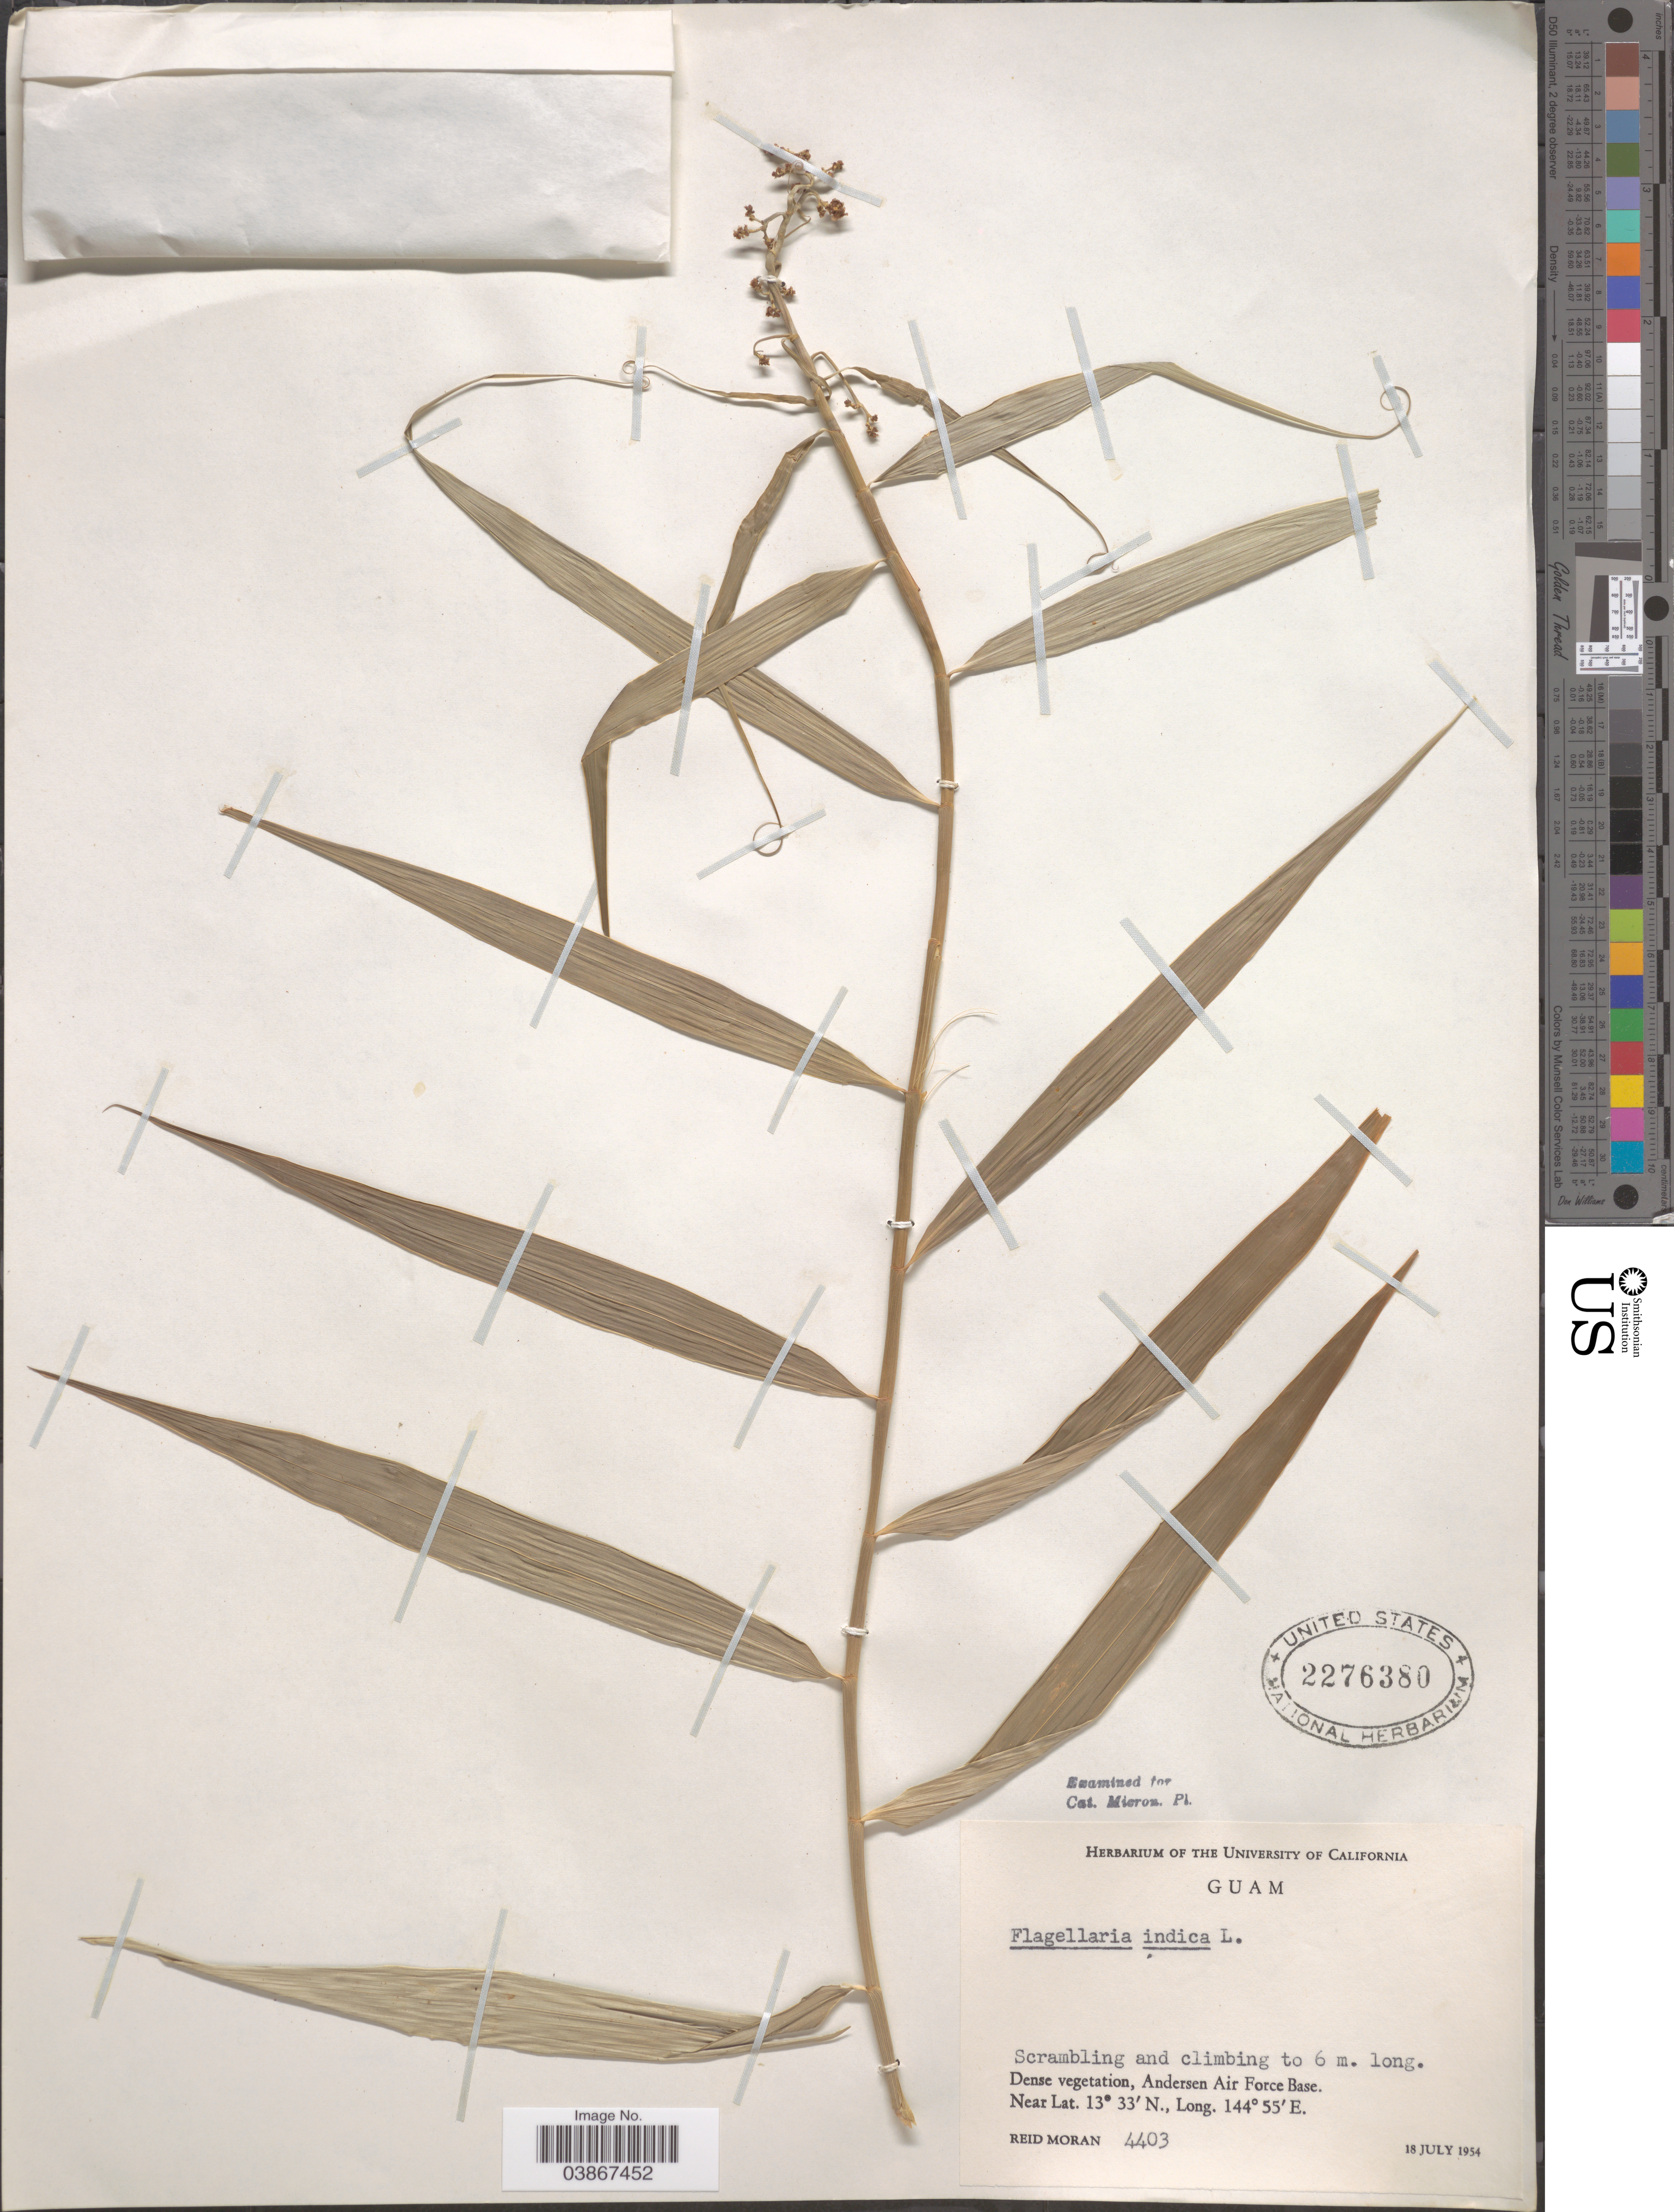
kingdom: Plantae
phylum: Tracheophyta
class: Liliopsida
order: Poales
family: Flagellariaceae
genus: Flagellaria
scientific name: Flagellaria indica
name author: L.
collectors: R. Moran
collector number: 4403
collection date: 1954-07-18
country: Guam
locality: Andersen Air Force Base.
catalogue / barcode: US 2276380